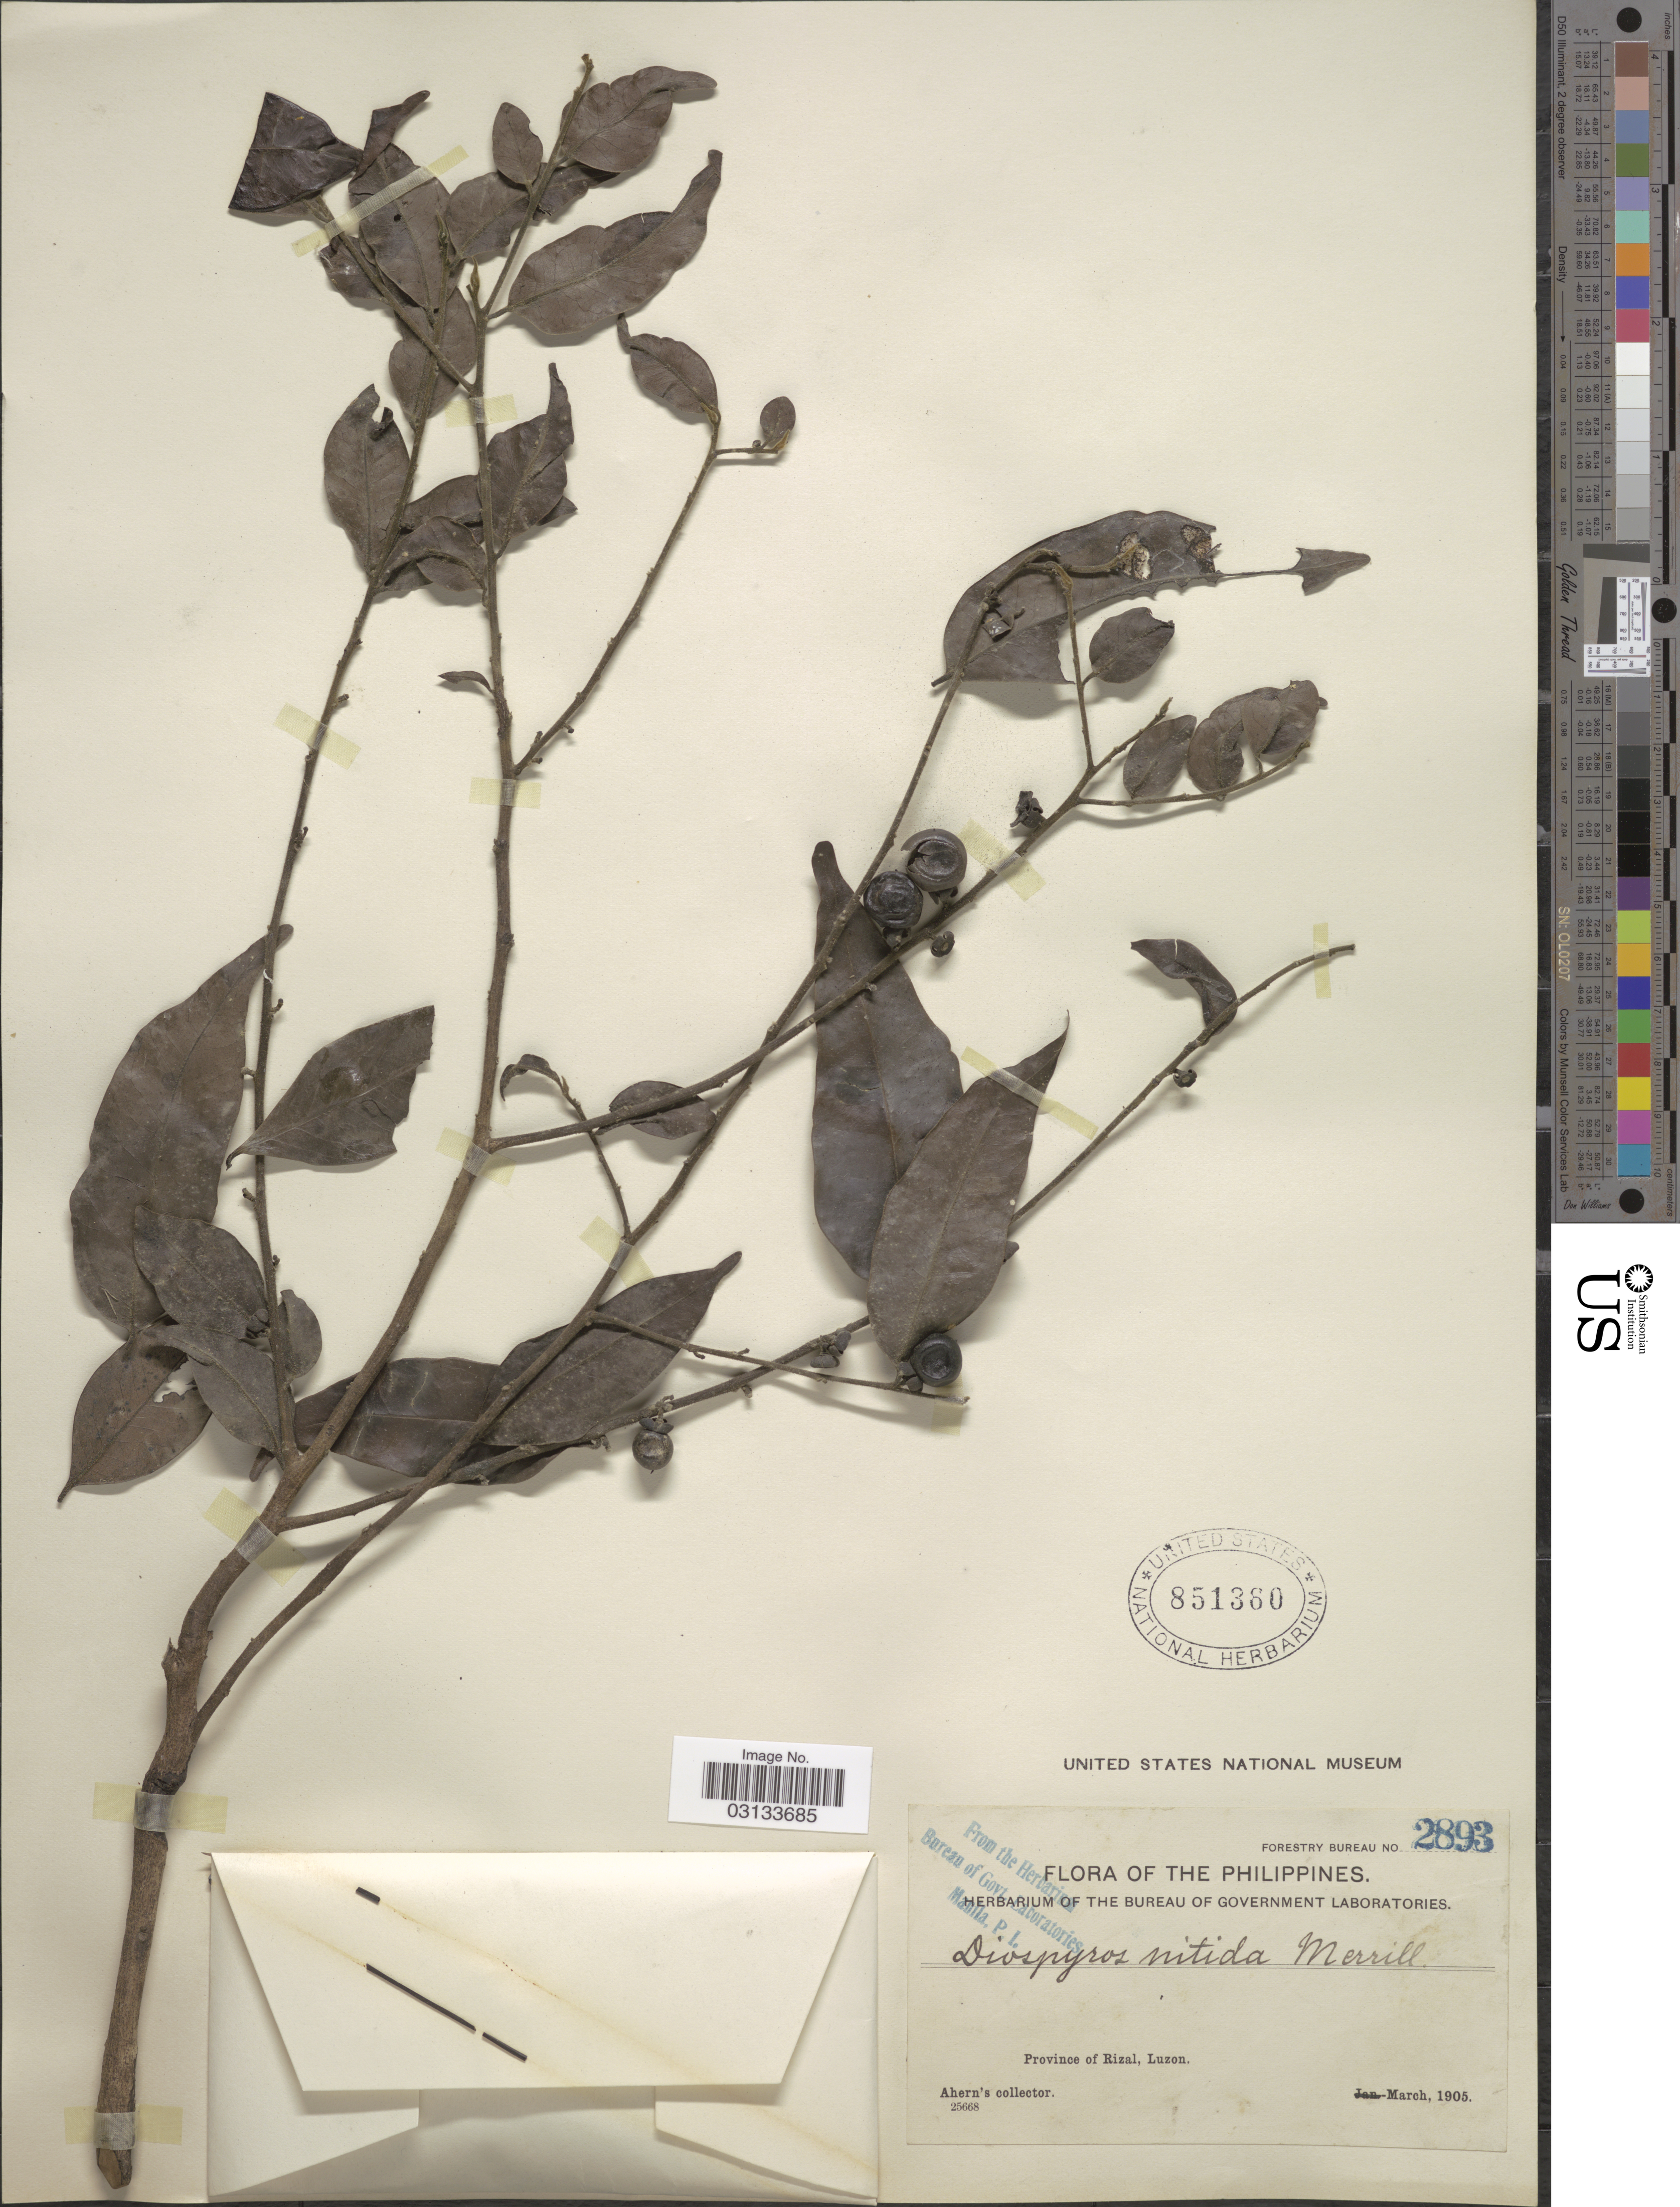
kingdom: Plantae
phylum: Tracheophyta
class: Magnoliopsida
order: Ericales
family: Ebenaceae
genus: Diospyros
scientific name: Diospyros nitida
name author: Merr.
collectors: Ahern's collector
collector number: Forestry Bureau 2893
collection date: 1905-03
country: Philippines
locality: Province of Rizal, Luzon.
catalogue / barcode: US 851360